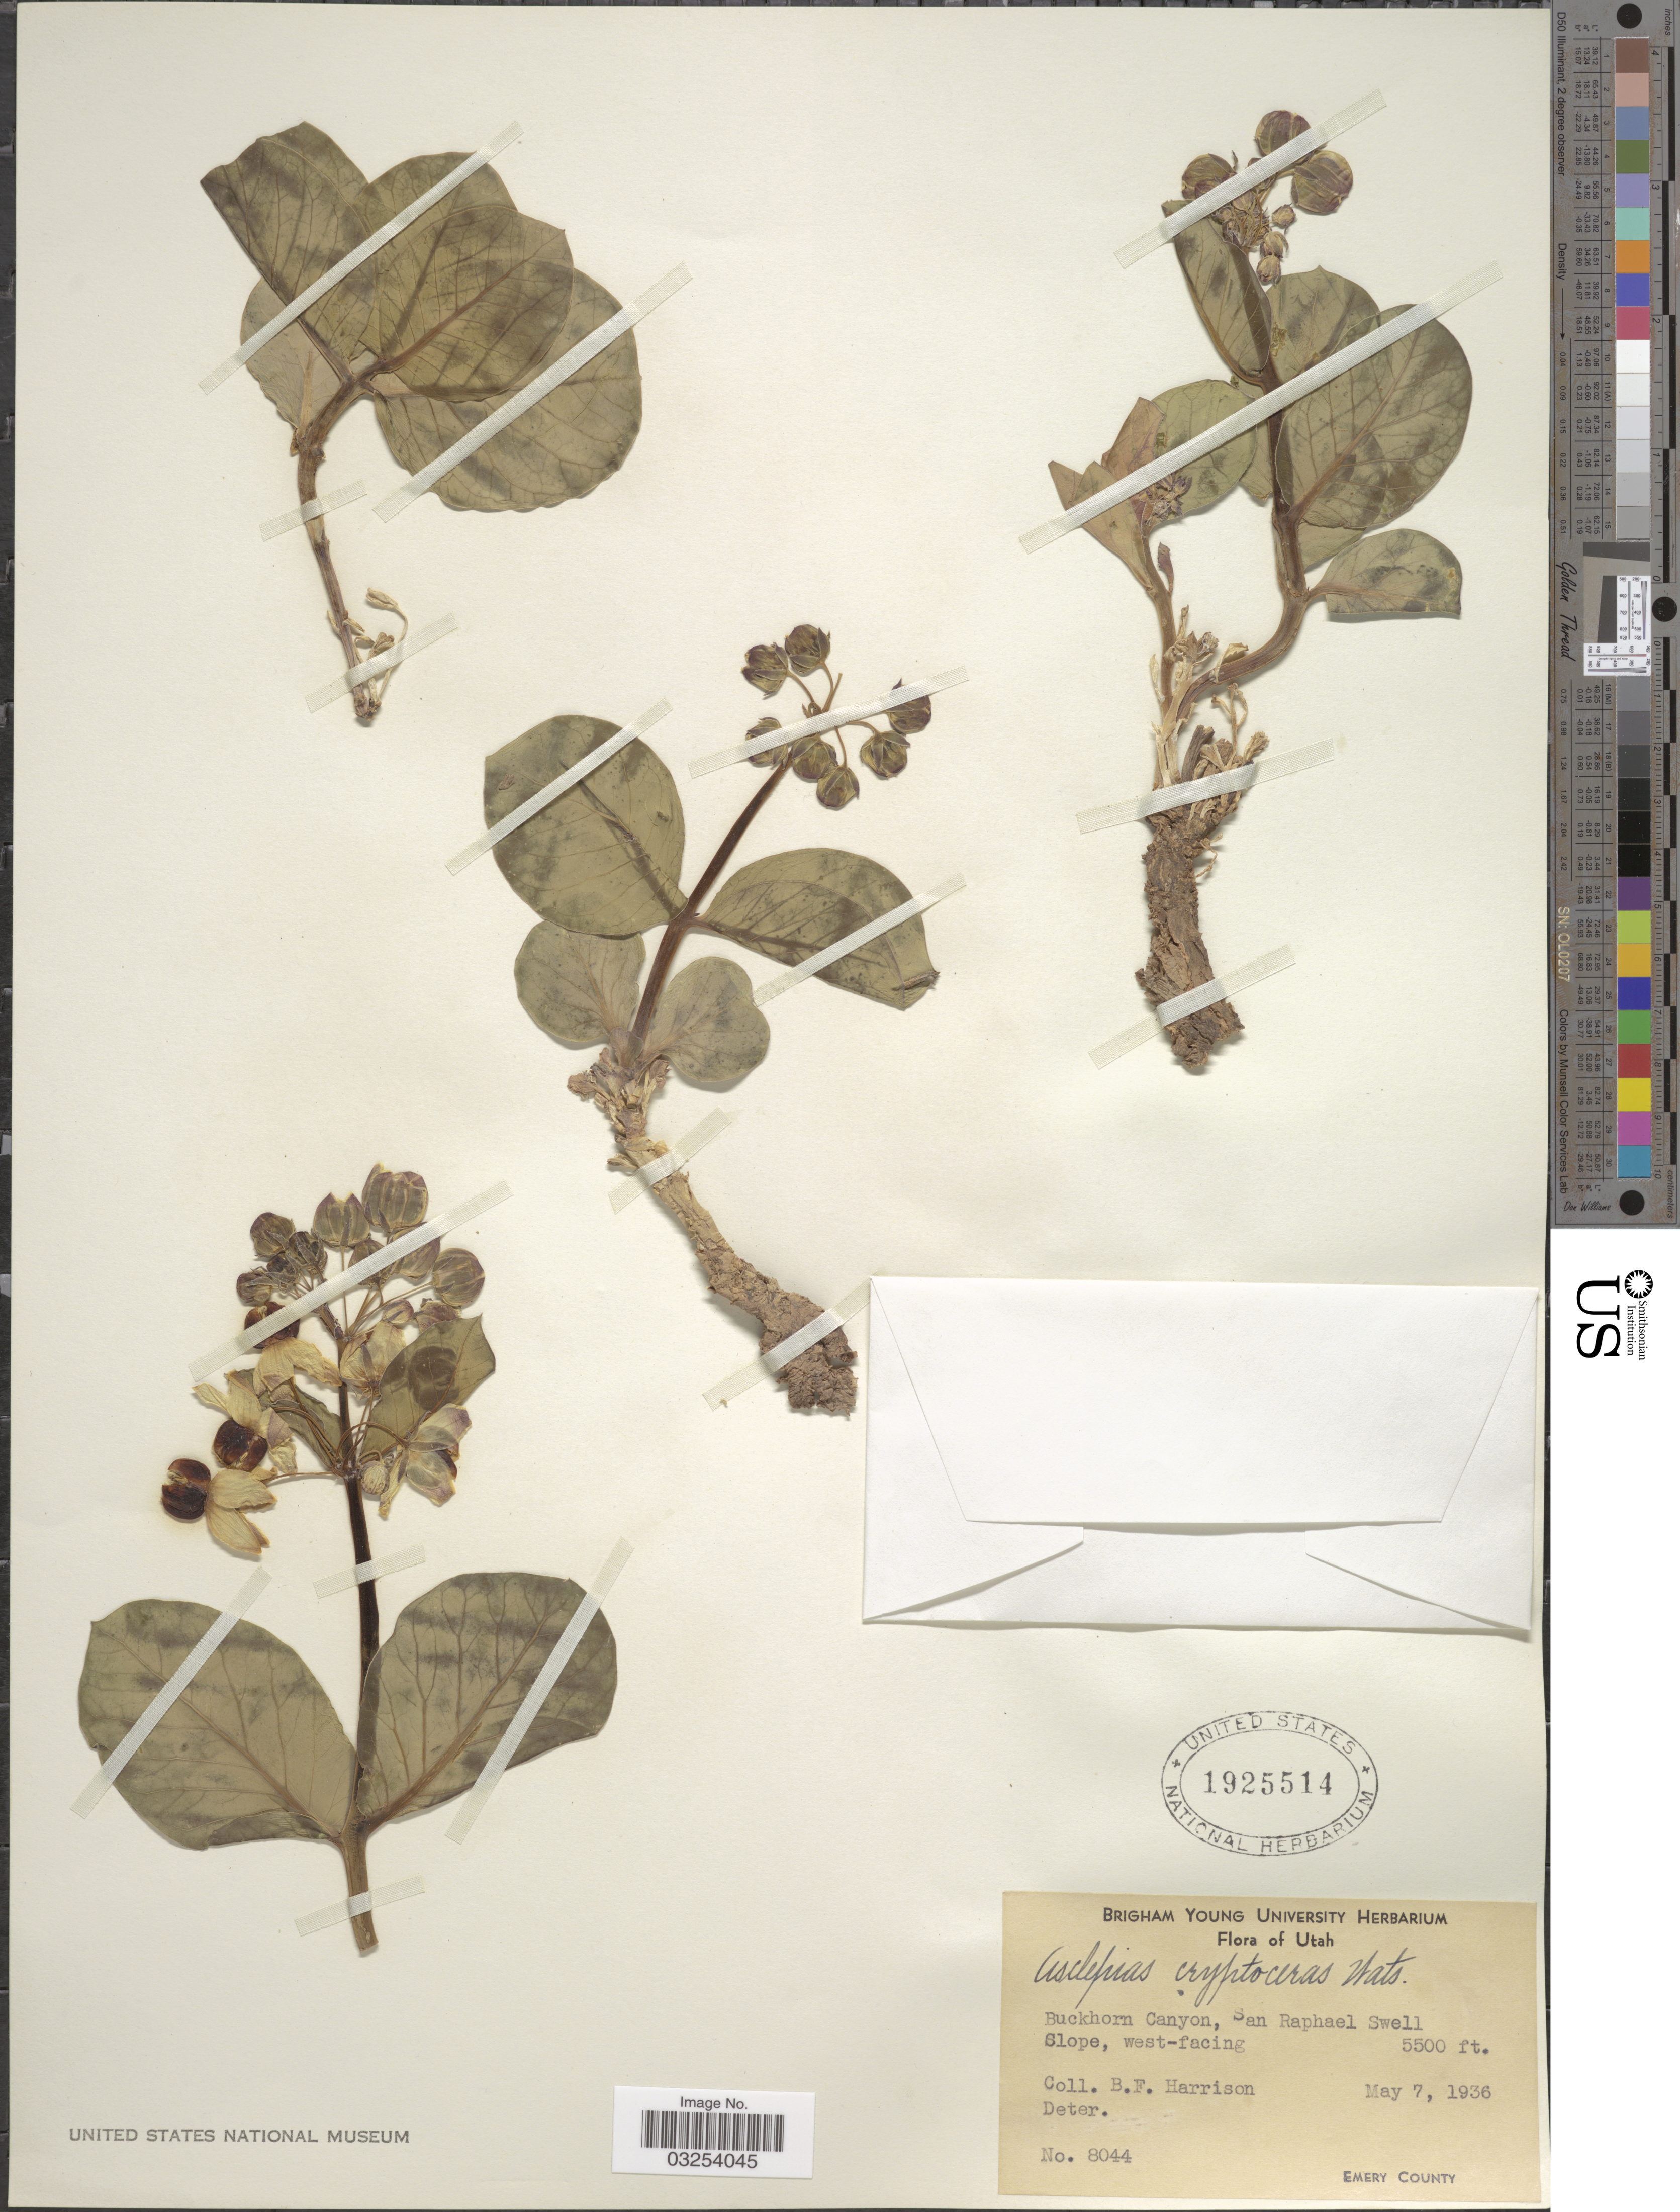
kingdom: Plantae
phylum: Tracheophyta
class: Magnoliopsida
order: Gentianales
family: Apocynaceae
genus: Asclepias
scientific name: Asclepias cryptoceras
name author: S. Watson in C. King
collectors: B. F. Harrison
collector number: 8044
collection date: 1936-05-07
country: United States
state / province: Utah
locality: Buckhorn Canyon, San Raphael Swell Slope, west-facing.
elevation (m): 1676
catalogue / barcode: US 1925514